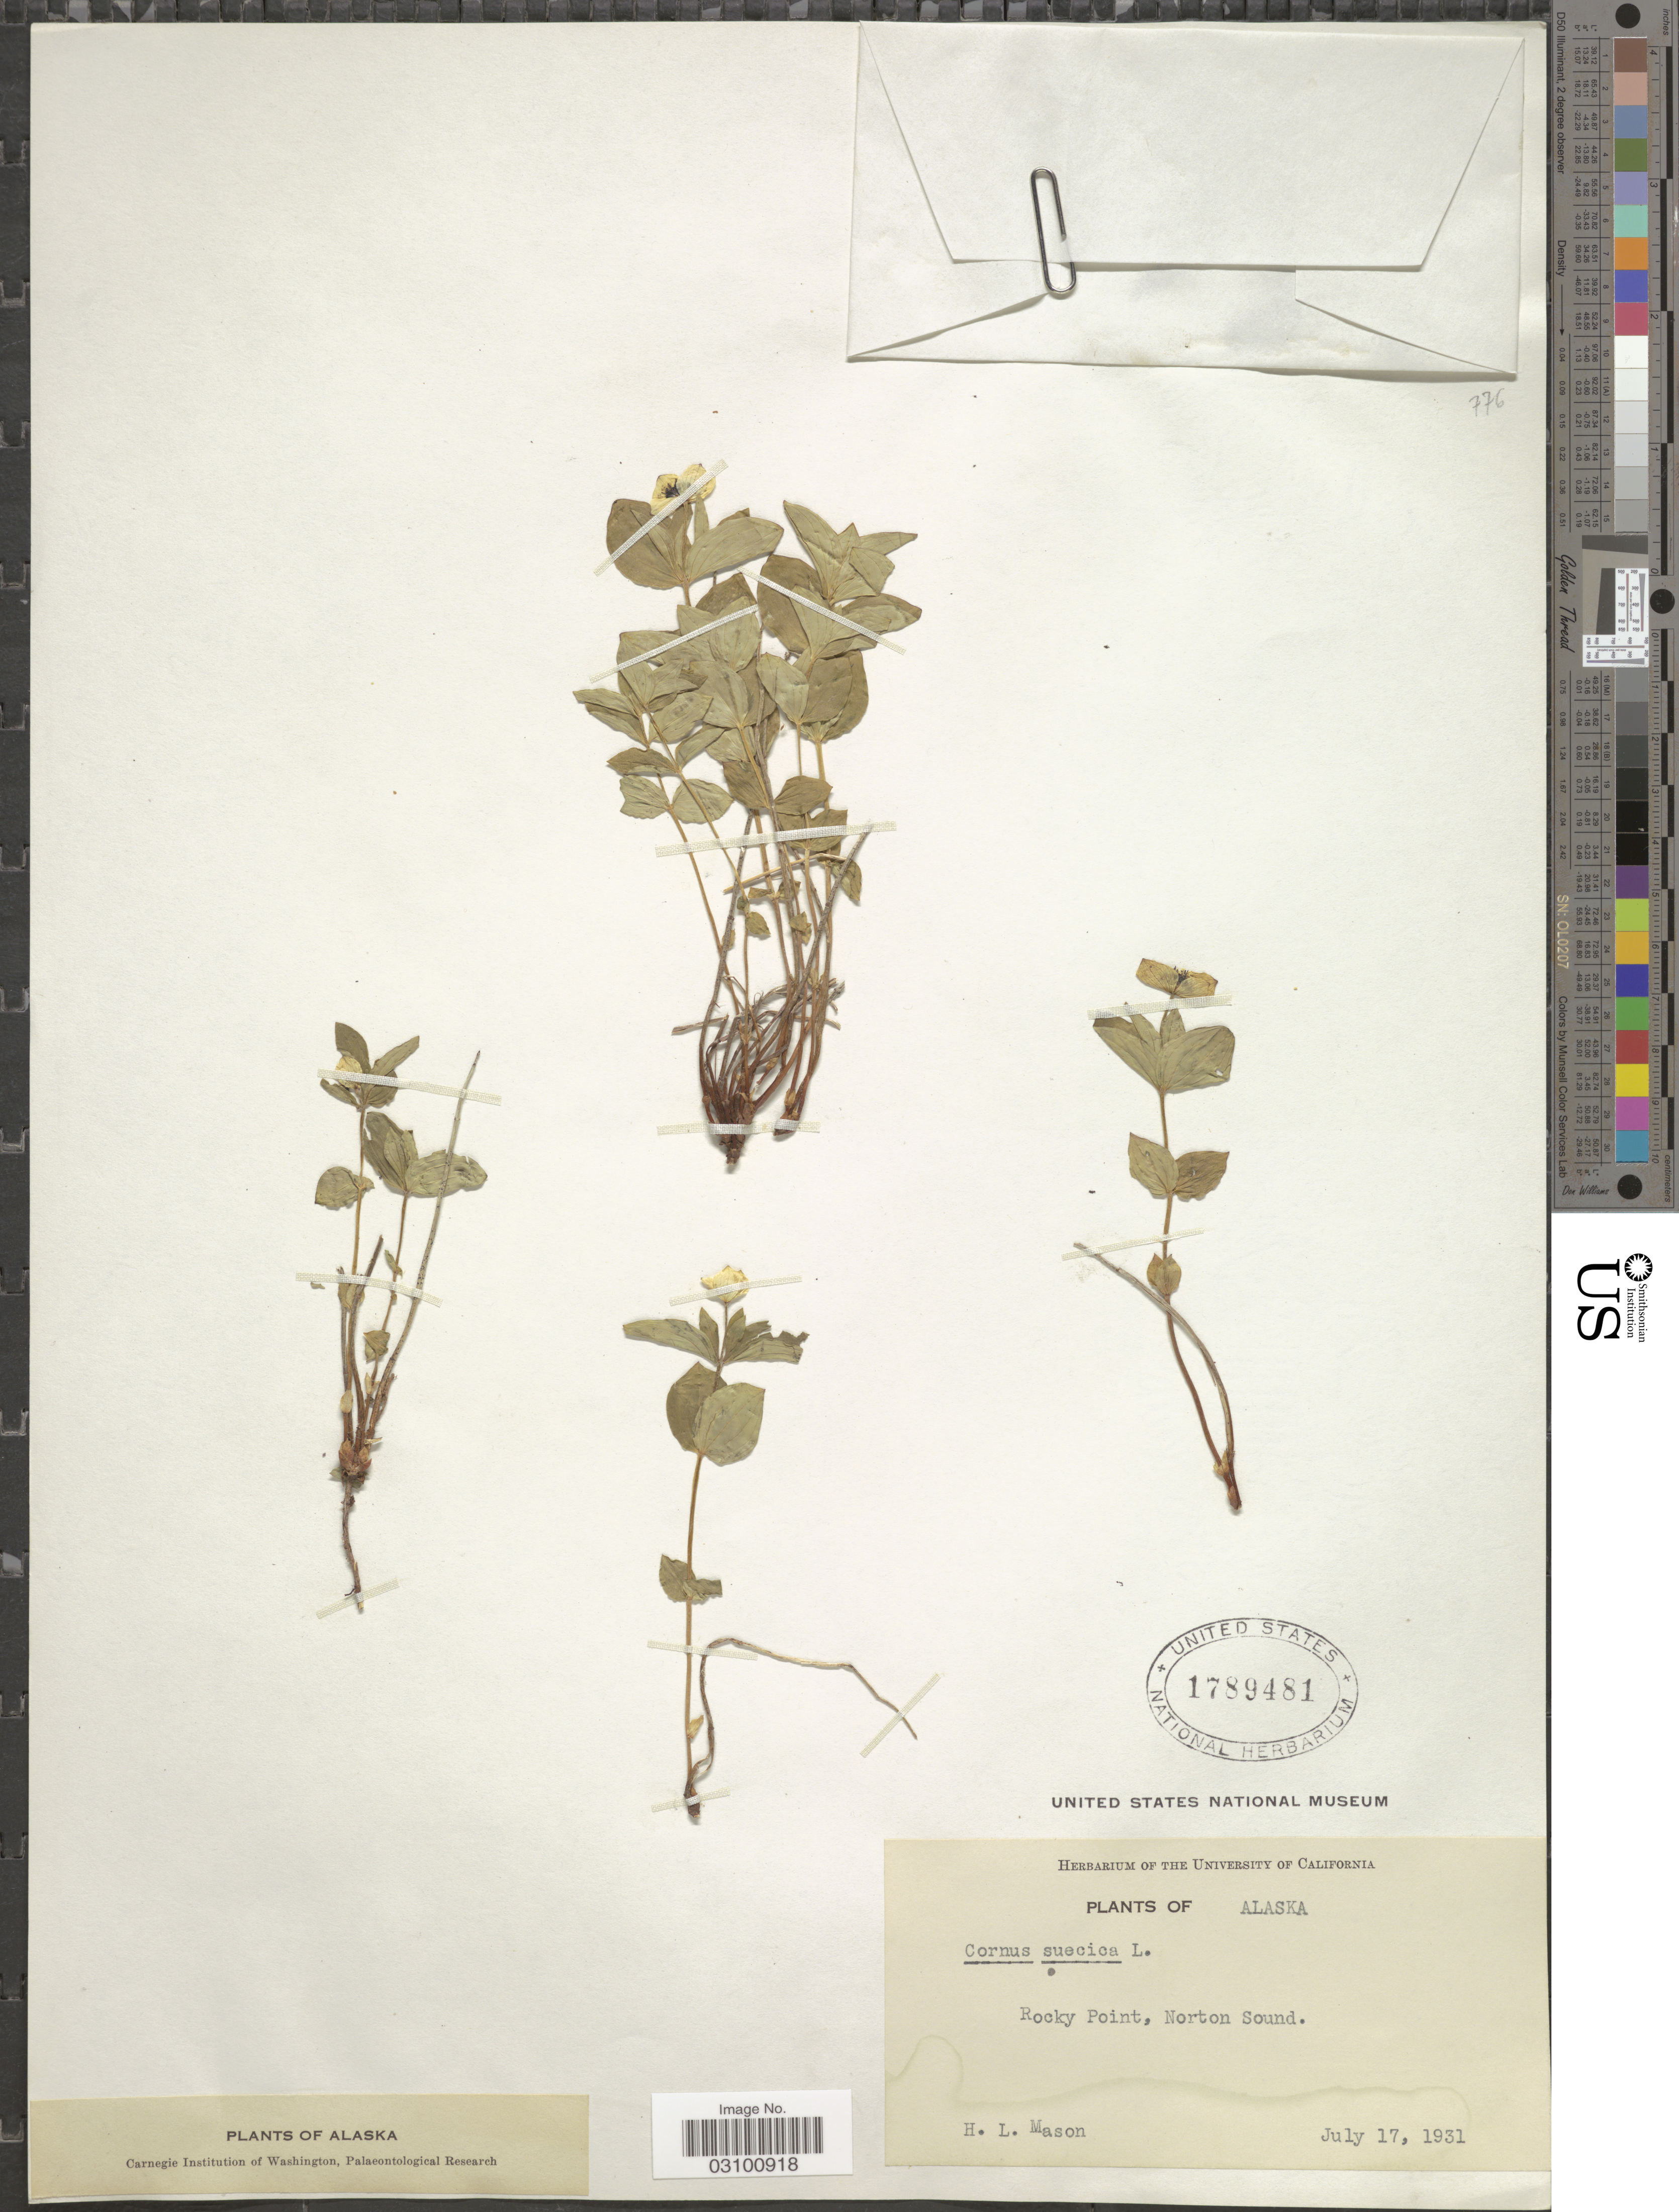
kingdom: Plantae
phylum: Tracheophyta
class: Magnoliopsida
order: Cornales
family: Cornaceae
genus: Cornus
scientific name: Cornus suecica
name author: L.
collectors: H. L. Mason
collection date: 1931-07-17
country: United States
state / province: Alaska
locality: Rocky Point, Norton Sound.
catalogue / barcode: US 1789481